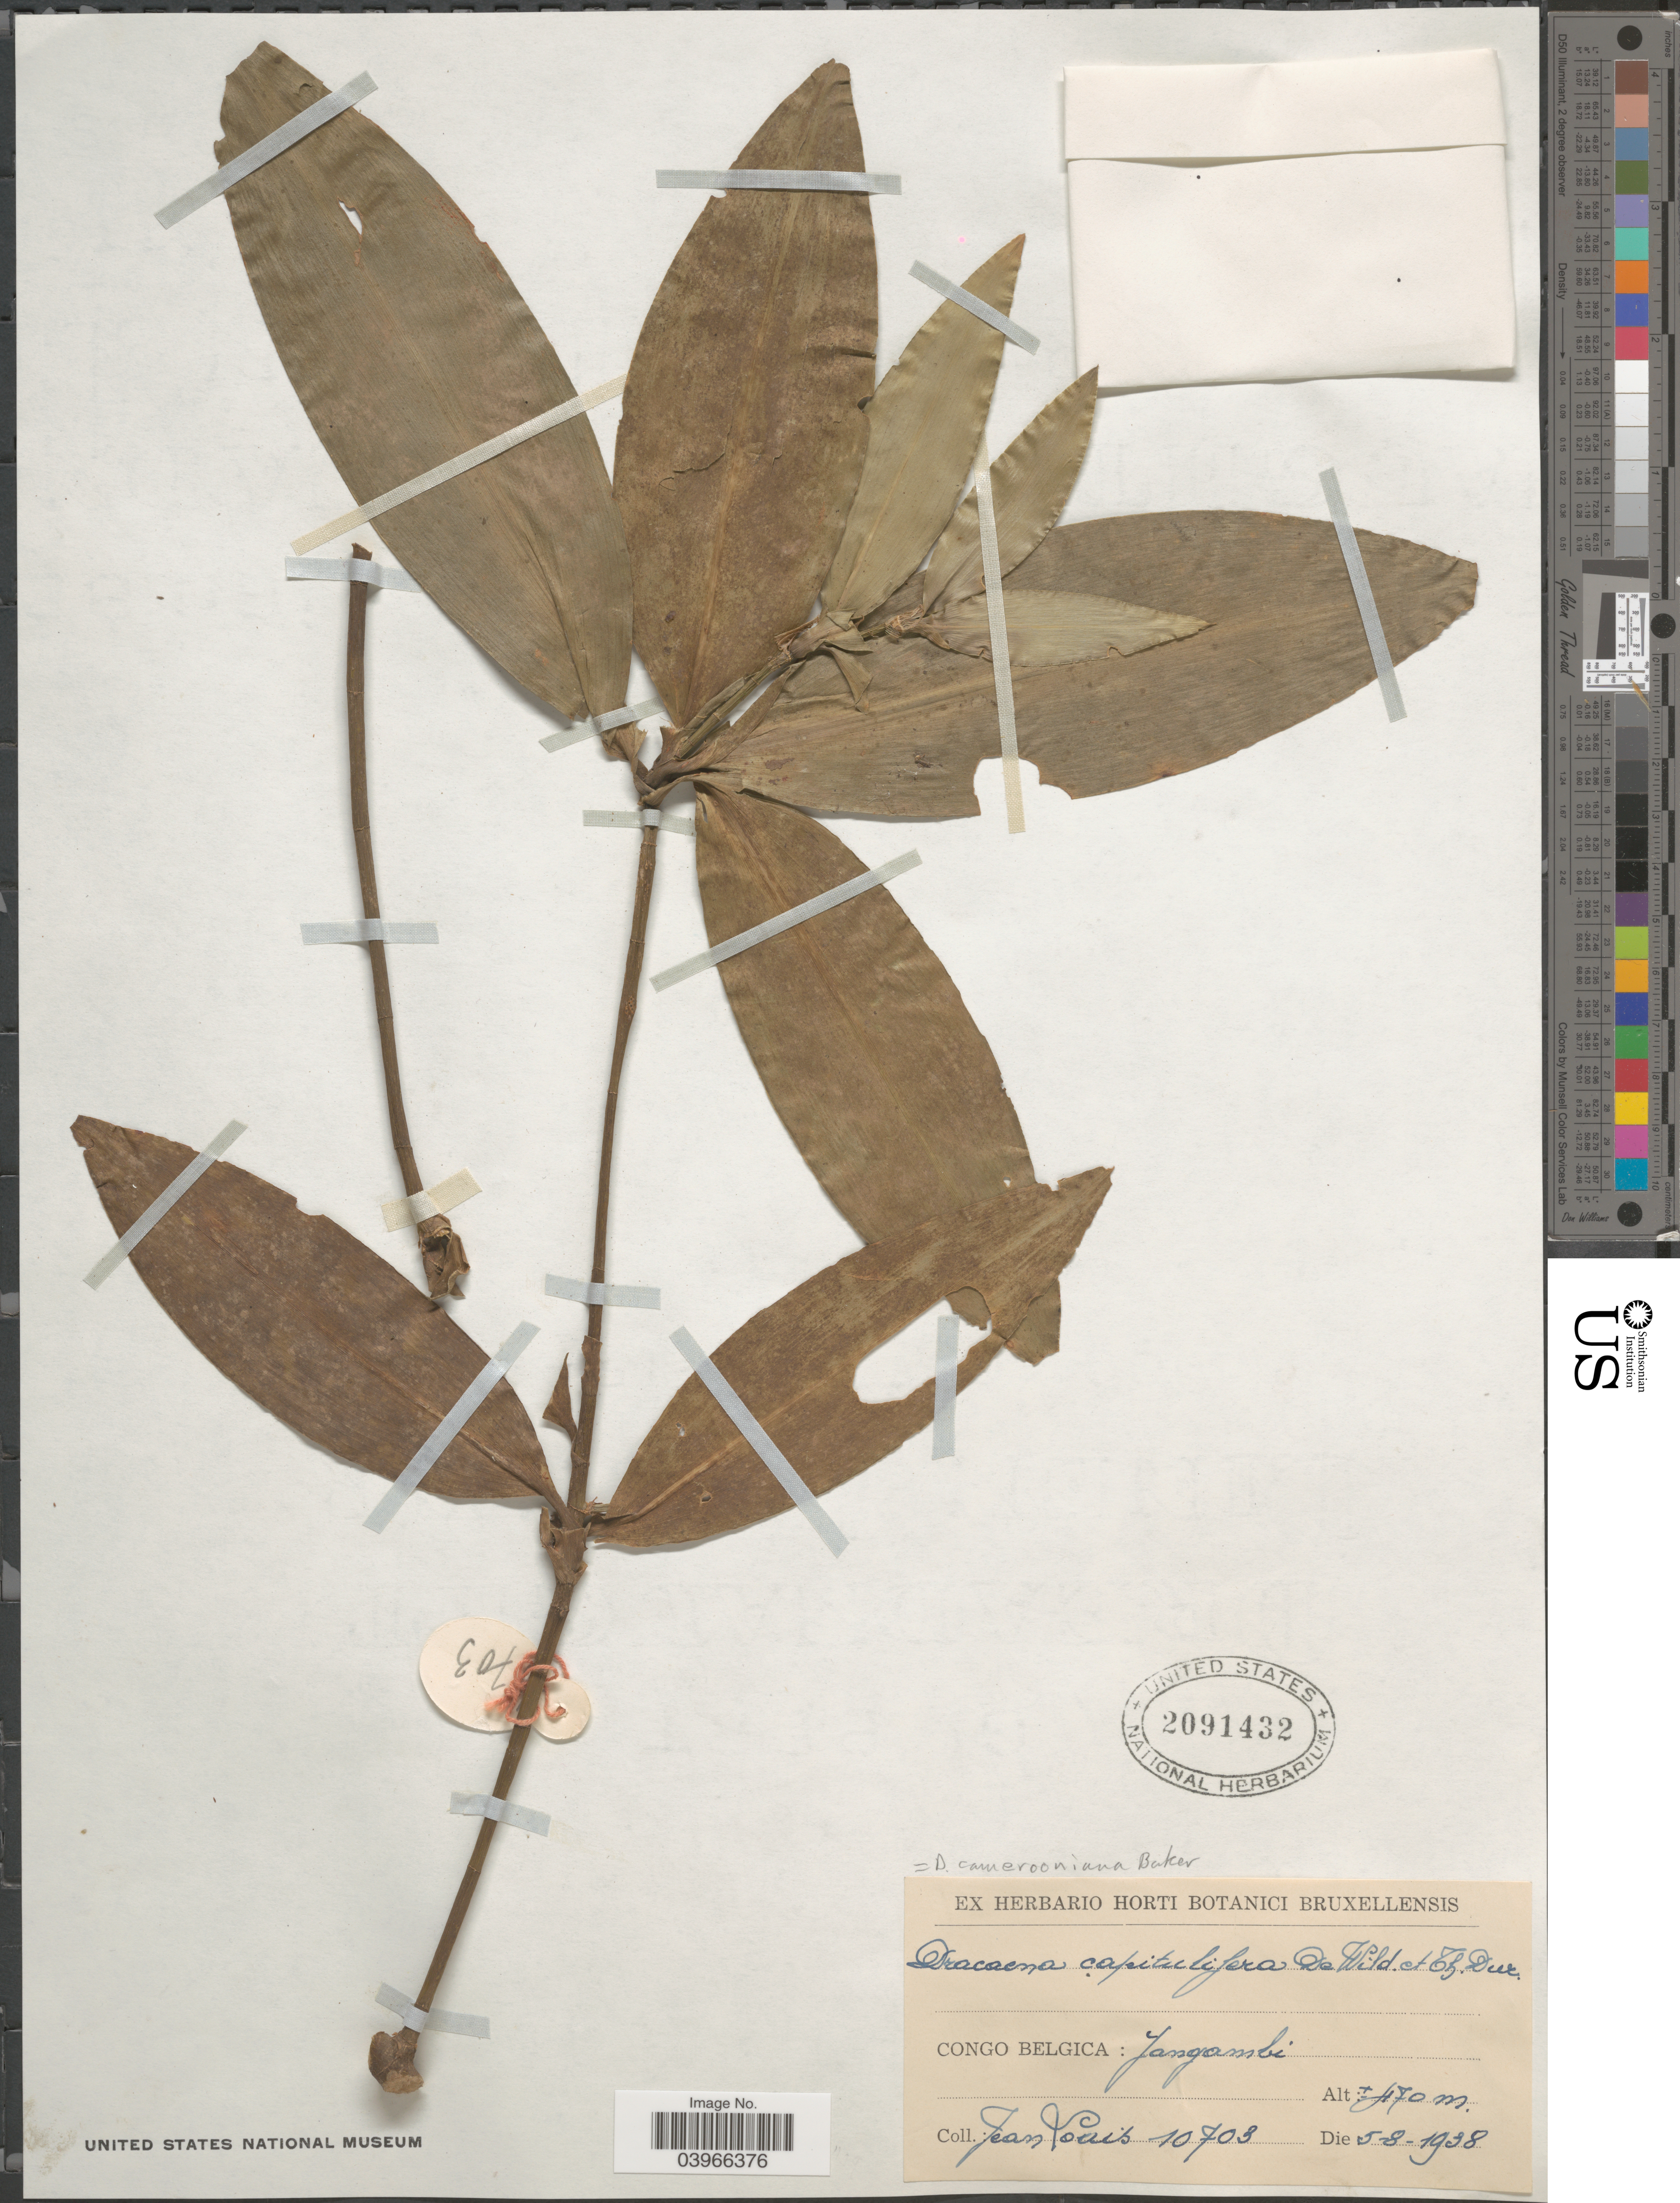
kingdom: Plantae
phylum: Tracheophyta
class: Liliopsida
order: Asparagales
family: Asparagaceae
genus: Dracaena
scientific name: Dracaena camerooniana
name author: Baker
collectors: J. Louis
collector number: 10703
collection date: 1938-08-05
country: Congo, Democratic Republic of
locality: Congo Belgica: Yangambi.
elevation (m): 470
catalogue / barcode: US 2091432